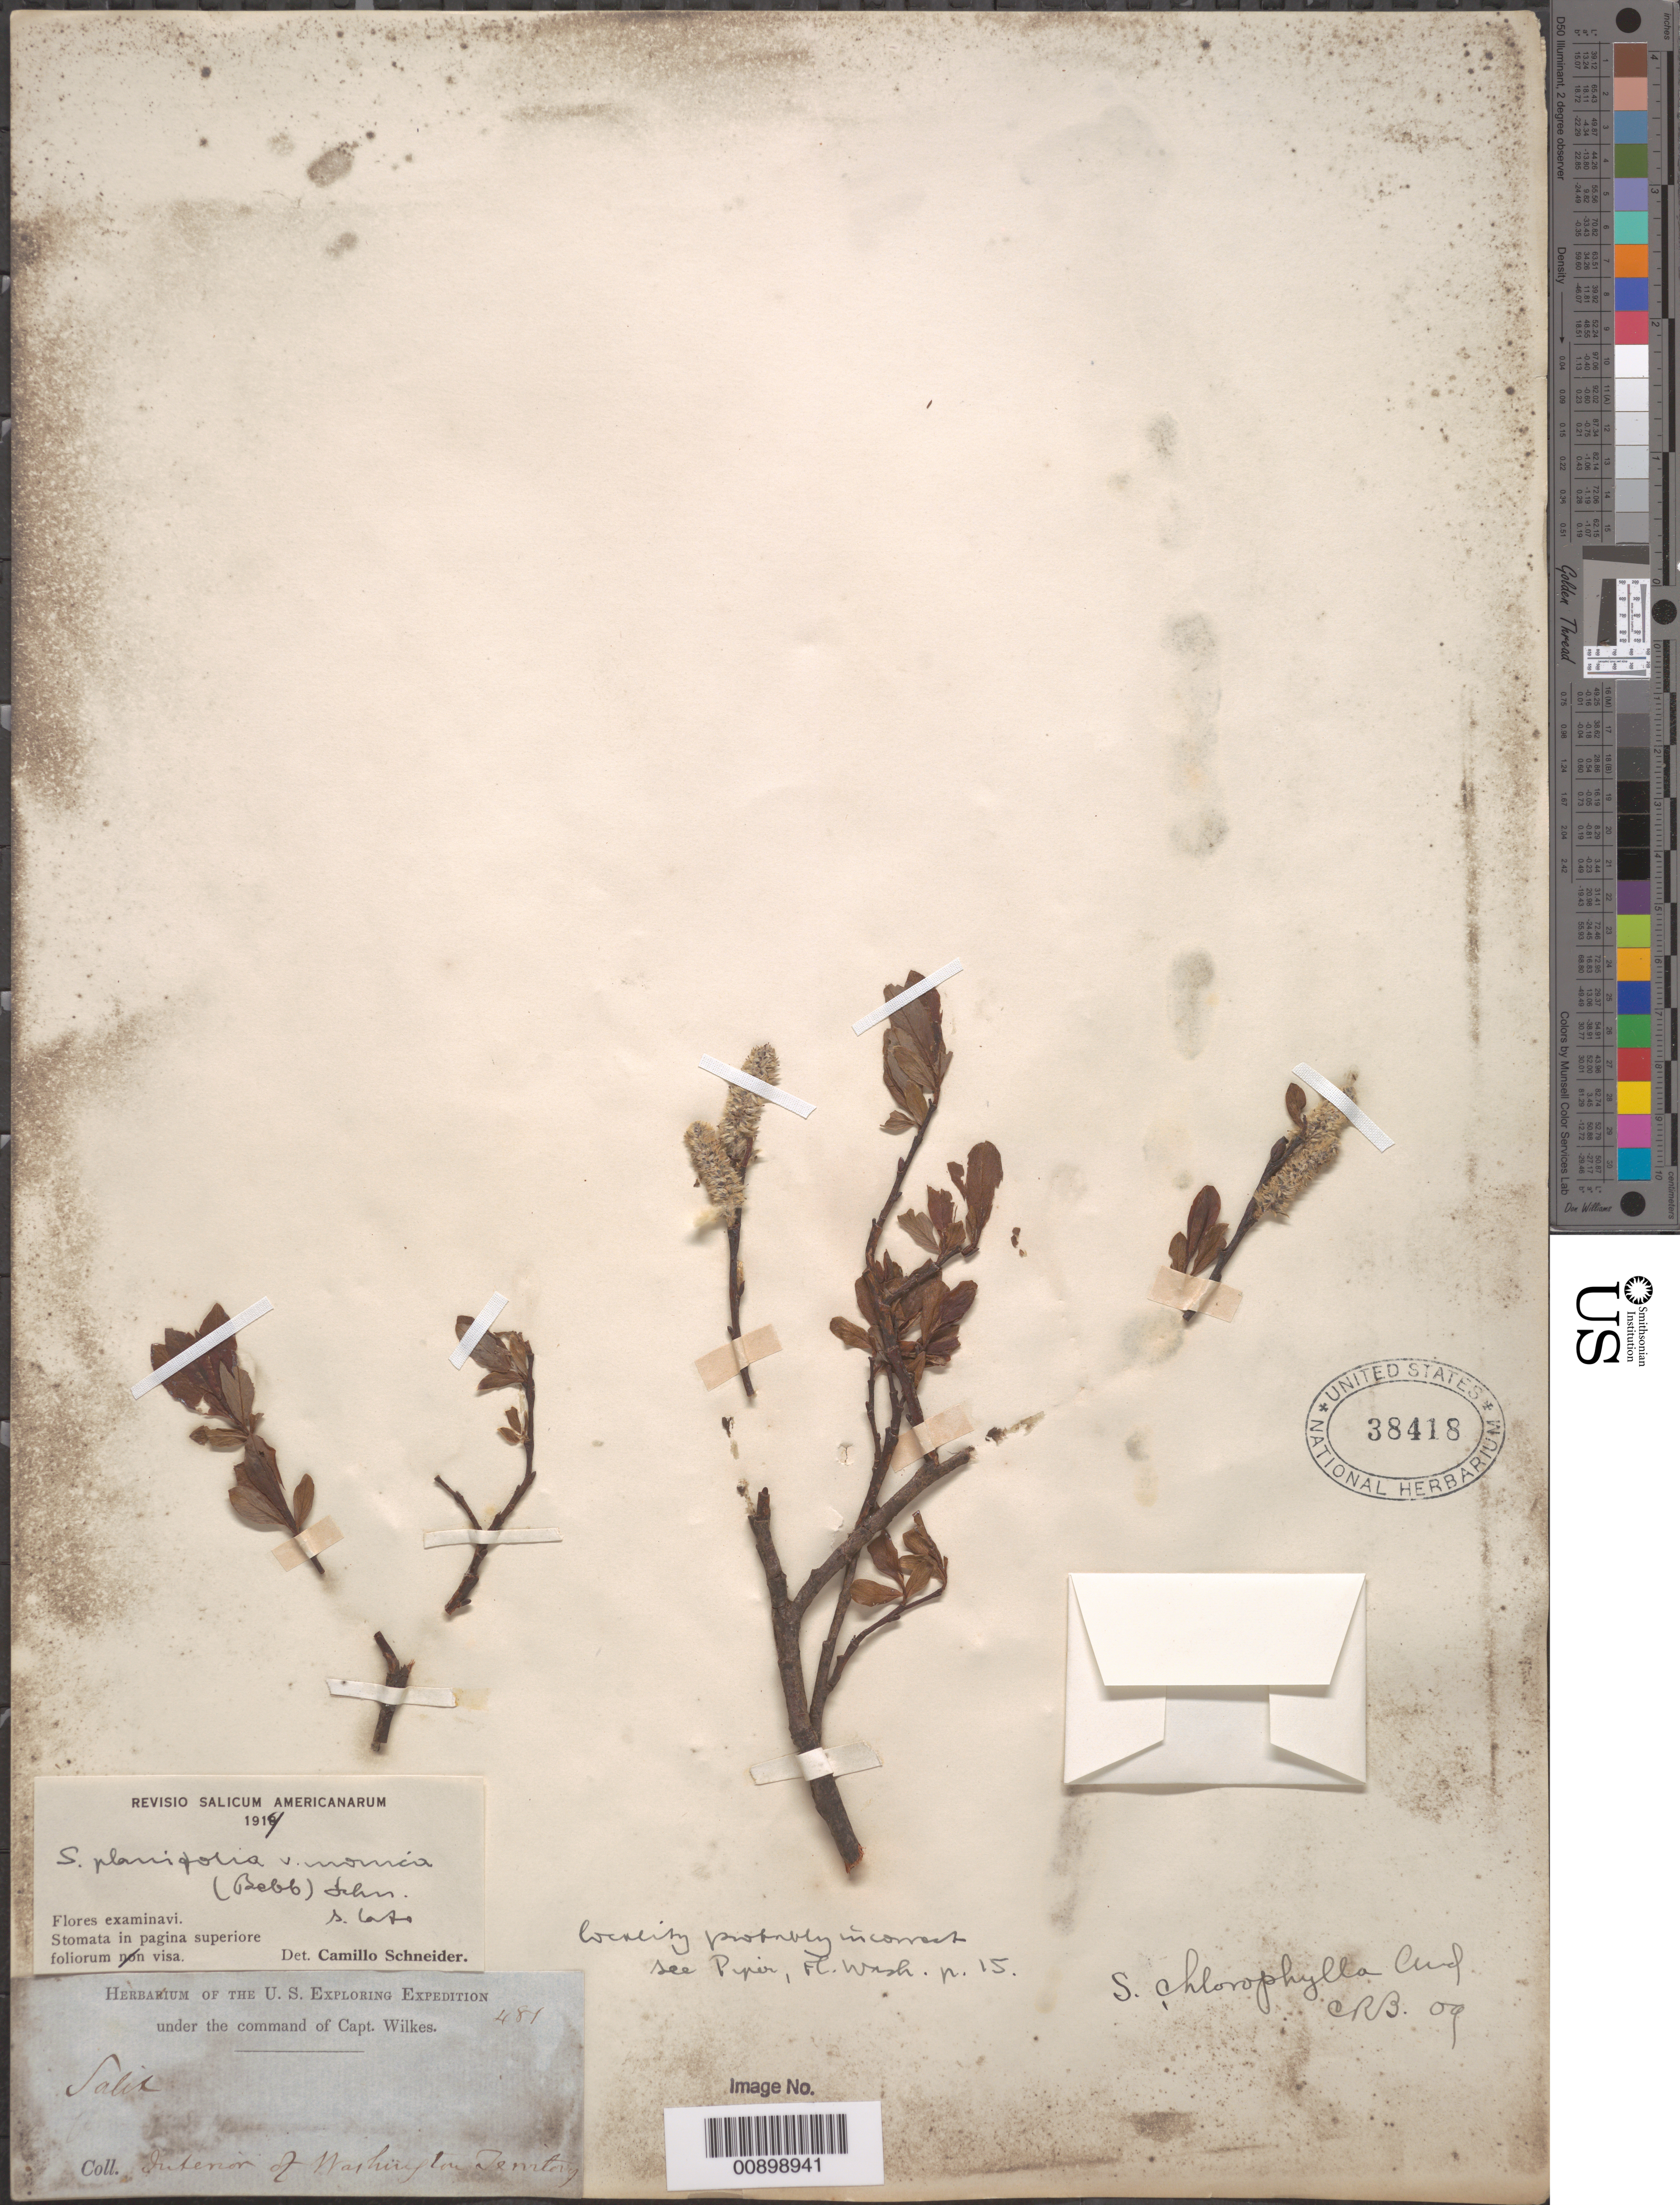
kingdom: Plantae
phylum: Tracheophyta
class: Magnoliopsida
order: Malpighiales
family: Salicaceae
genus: Salix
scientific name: Salix planifolia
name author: Pursh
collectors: Wilkes Explor. Exped.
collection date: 1838/1842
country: United States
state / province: Washington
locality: Interior of Washington Territory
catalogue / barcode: US 38418